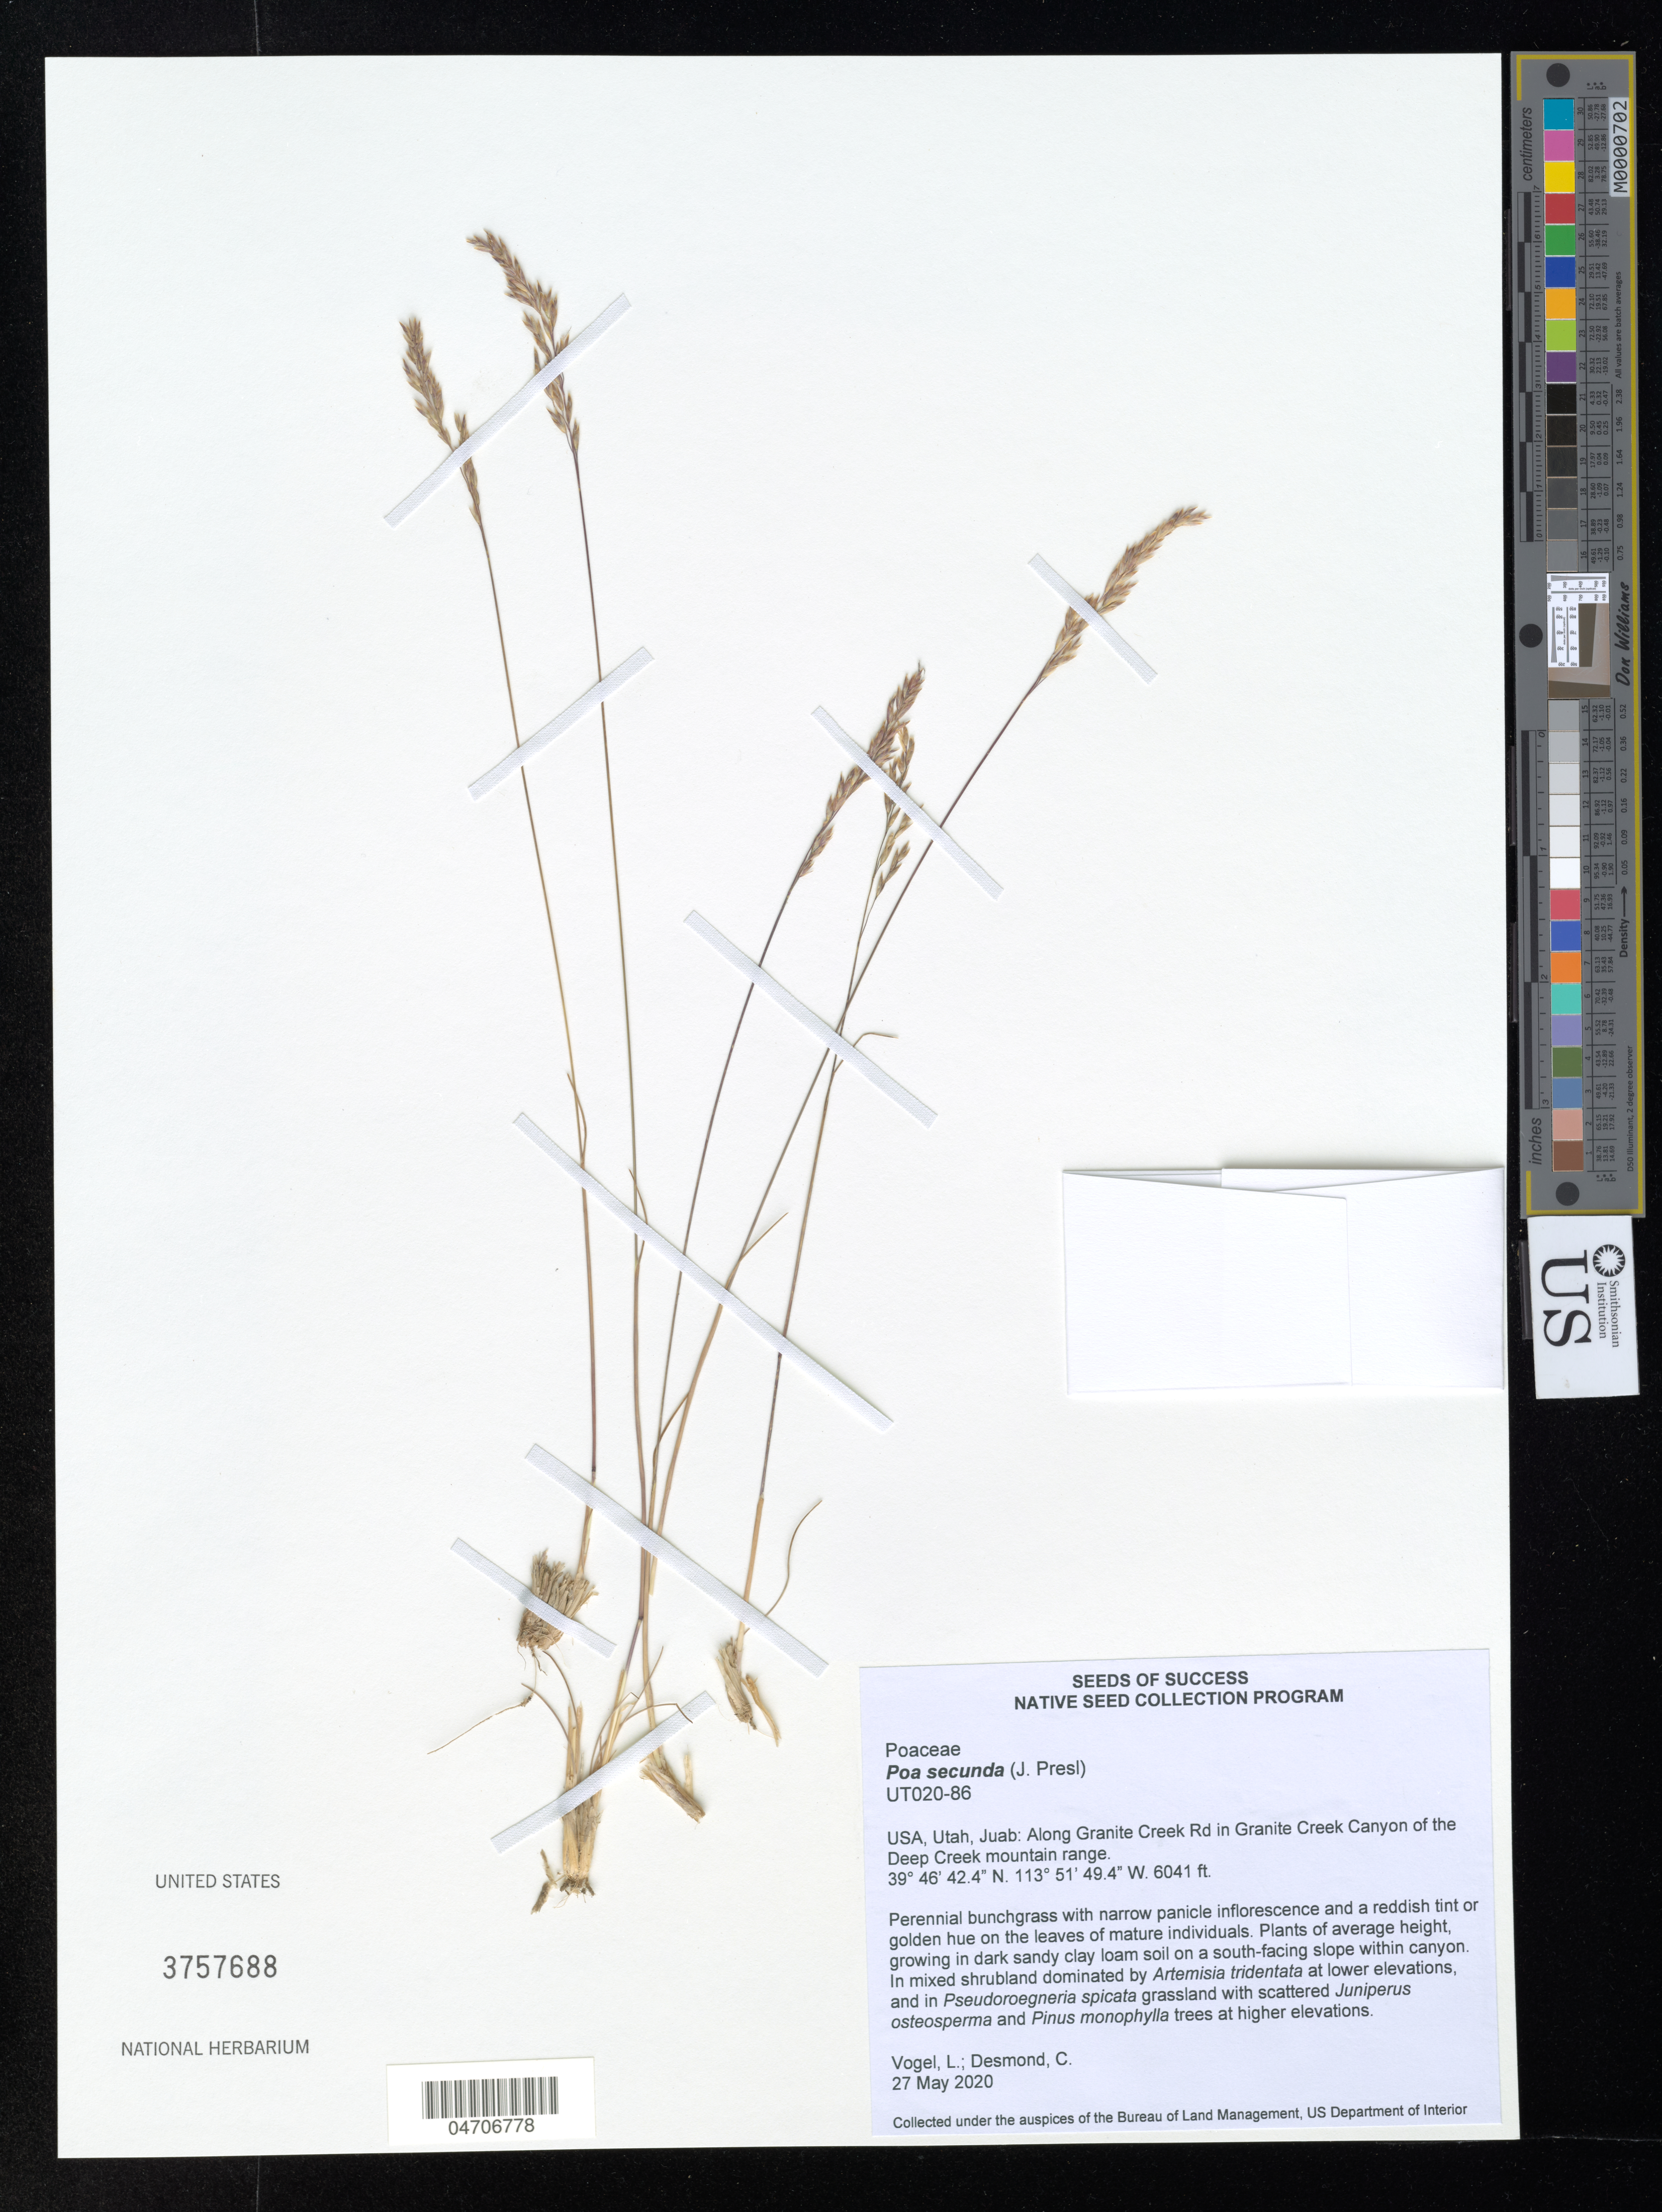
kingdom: Plantae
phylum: Tracheophyta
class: Liliopsida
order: Poales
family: Poaceae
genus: Poa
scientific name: Poa secunda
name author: J. Presl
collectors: L. H. Vogel & C. Desmond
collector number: UT020-86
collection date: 2020-05-27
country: United States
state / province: Utah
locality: Juab: Along Granite Creek Rd in Granite Creek Canyon of the Deep Creek mountain range. On a south-facing slope.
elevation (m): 1841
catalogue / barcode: US 3757688